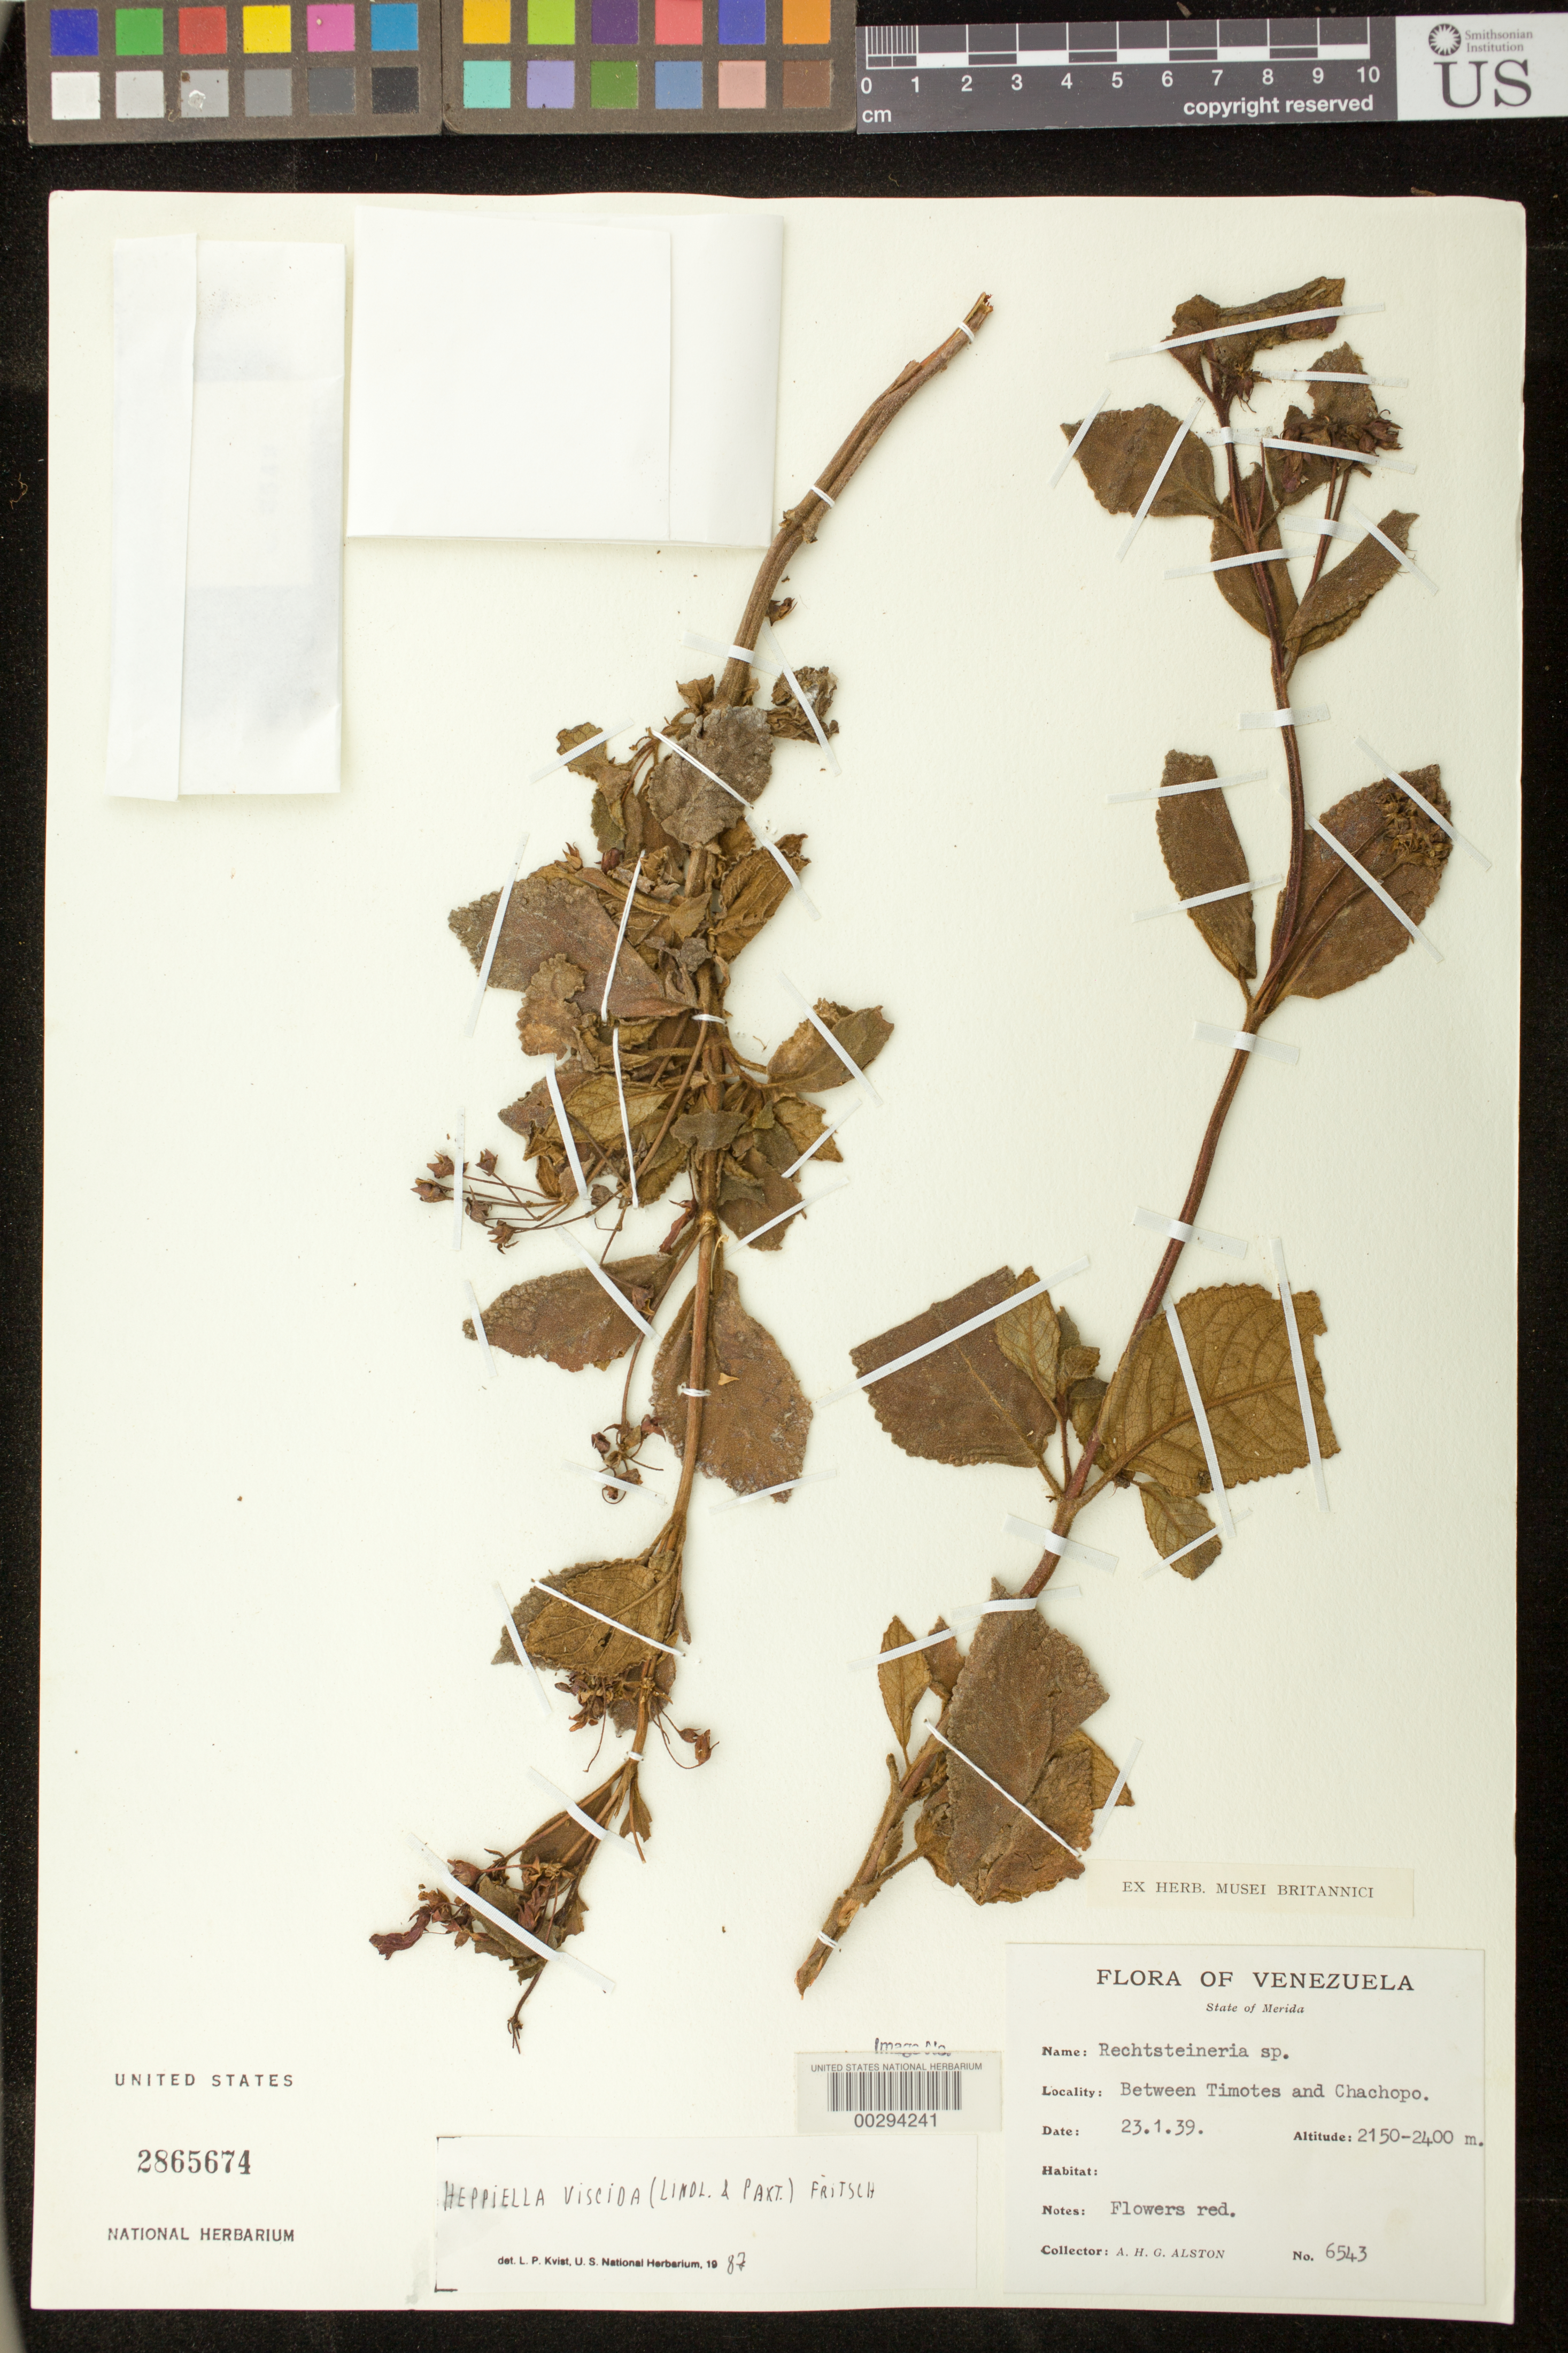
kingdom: Plantae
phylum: Tracheophyta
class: Magnoliopsida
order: Lamiales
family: Gesneriaceae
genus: Heppiella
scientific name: Heppiella viscida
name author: (Lindl. &) Fritsch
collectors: A. H. Alston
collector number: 6543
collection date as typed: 23 Jan 1939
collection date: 1939-01-23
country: Venezuela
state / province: Mérida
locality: Between Timotes and Chachopo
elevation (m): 2150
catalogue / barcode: US 2865674